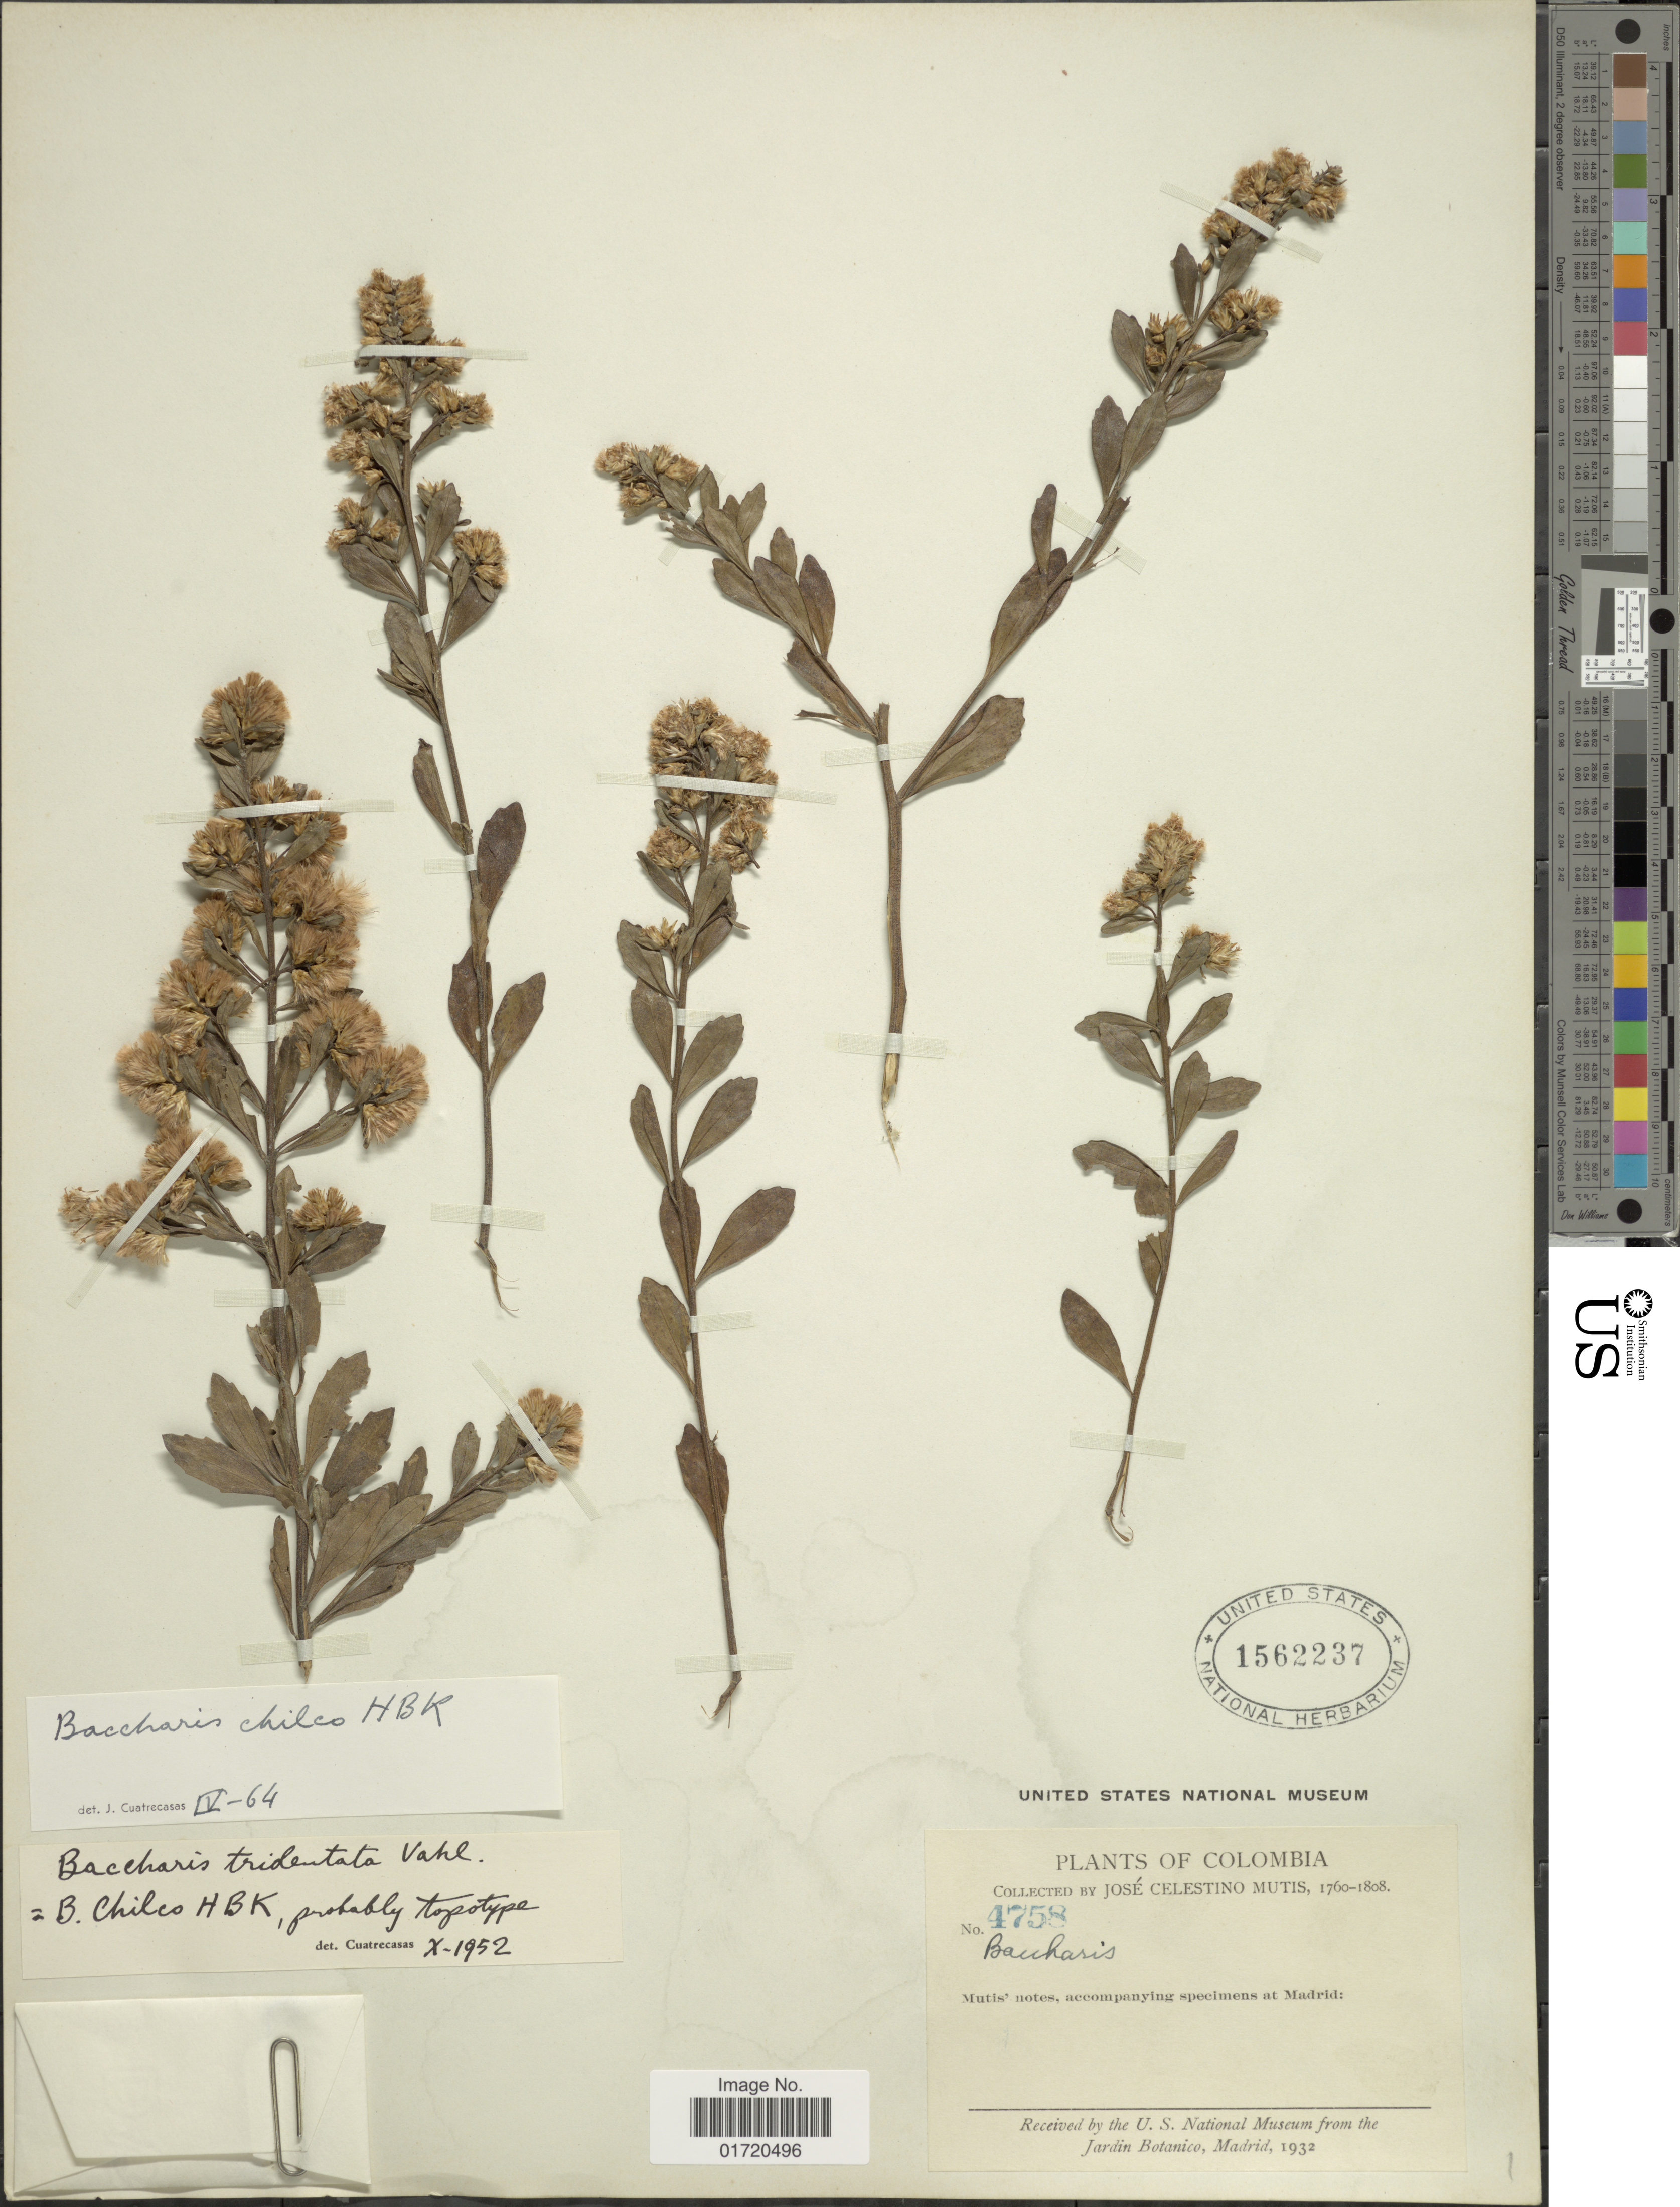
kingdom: Plantae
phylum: Tracheophyta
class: Magnoliopsida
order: Asterales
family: Asteraceae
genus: Baccharis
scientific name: Baccharis chilco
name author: Kunth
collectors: J. C. B. Mutis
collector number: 4758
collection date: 1760/1808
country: Colombia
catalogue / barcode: US 1562237